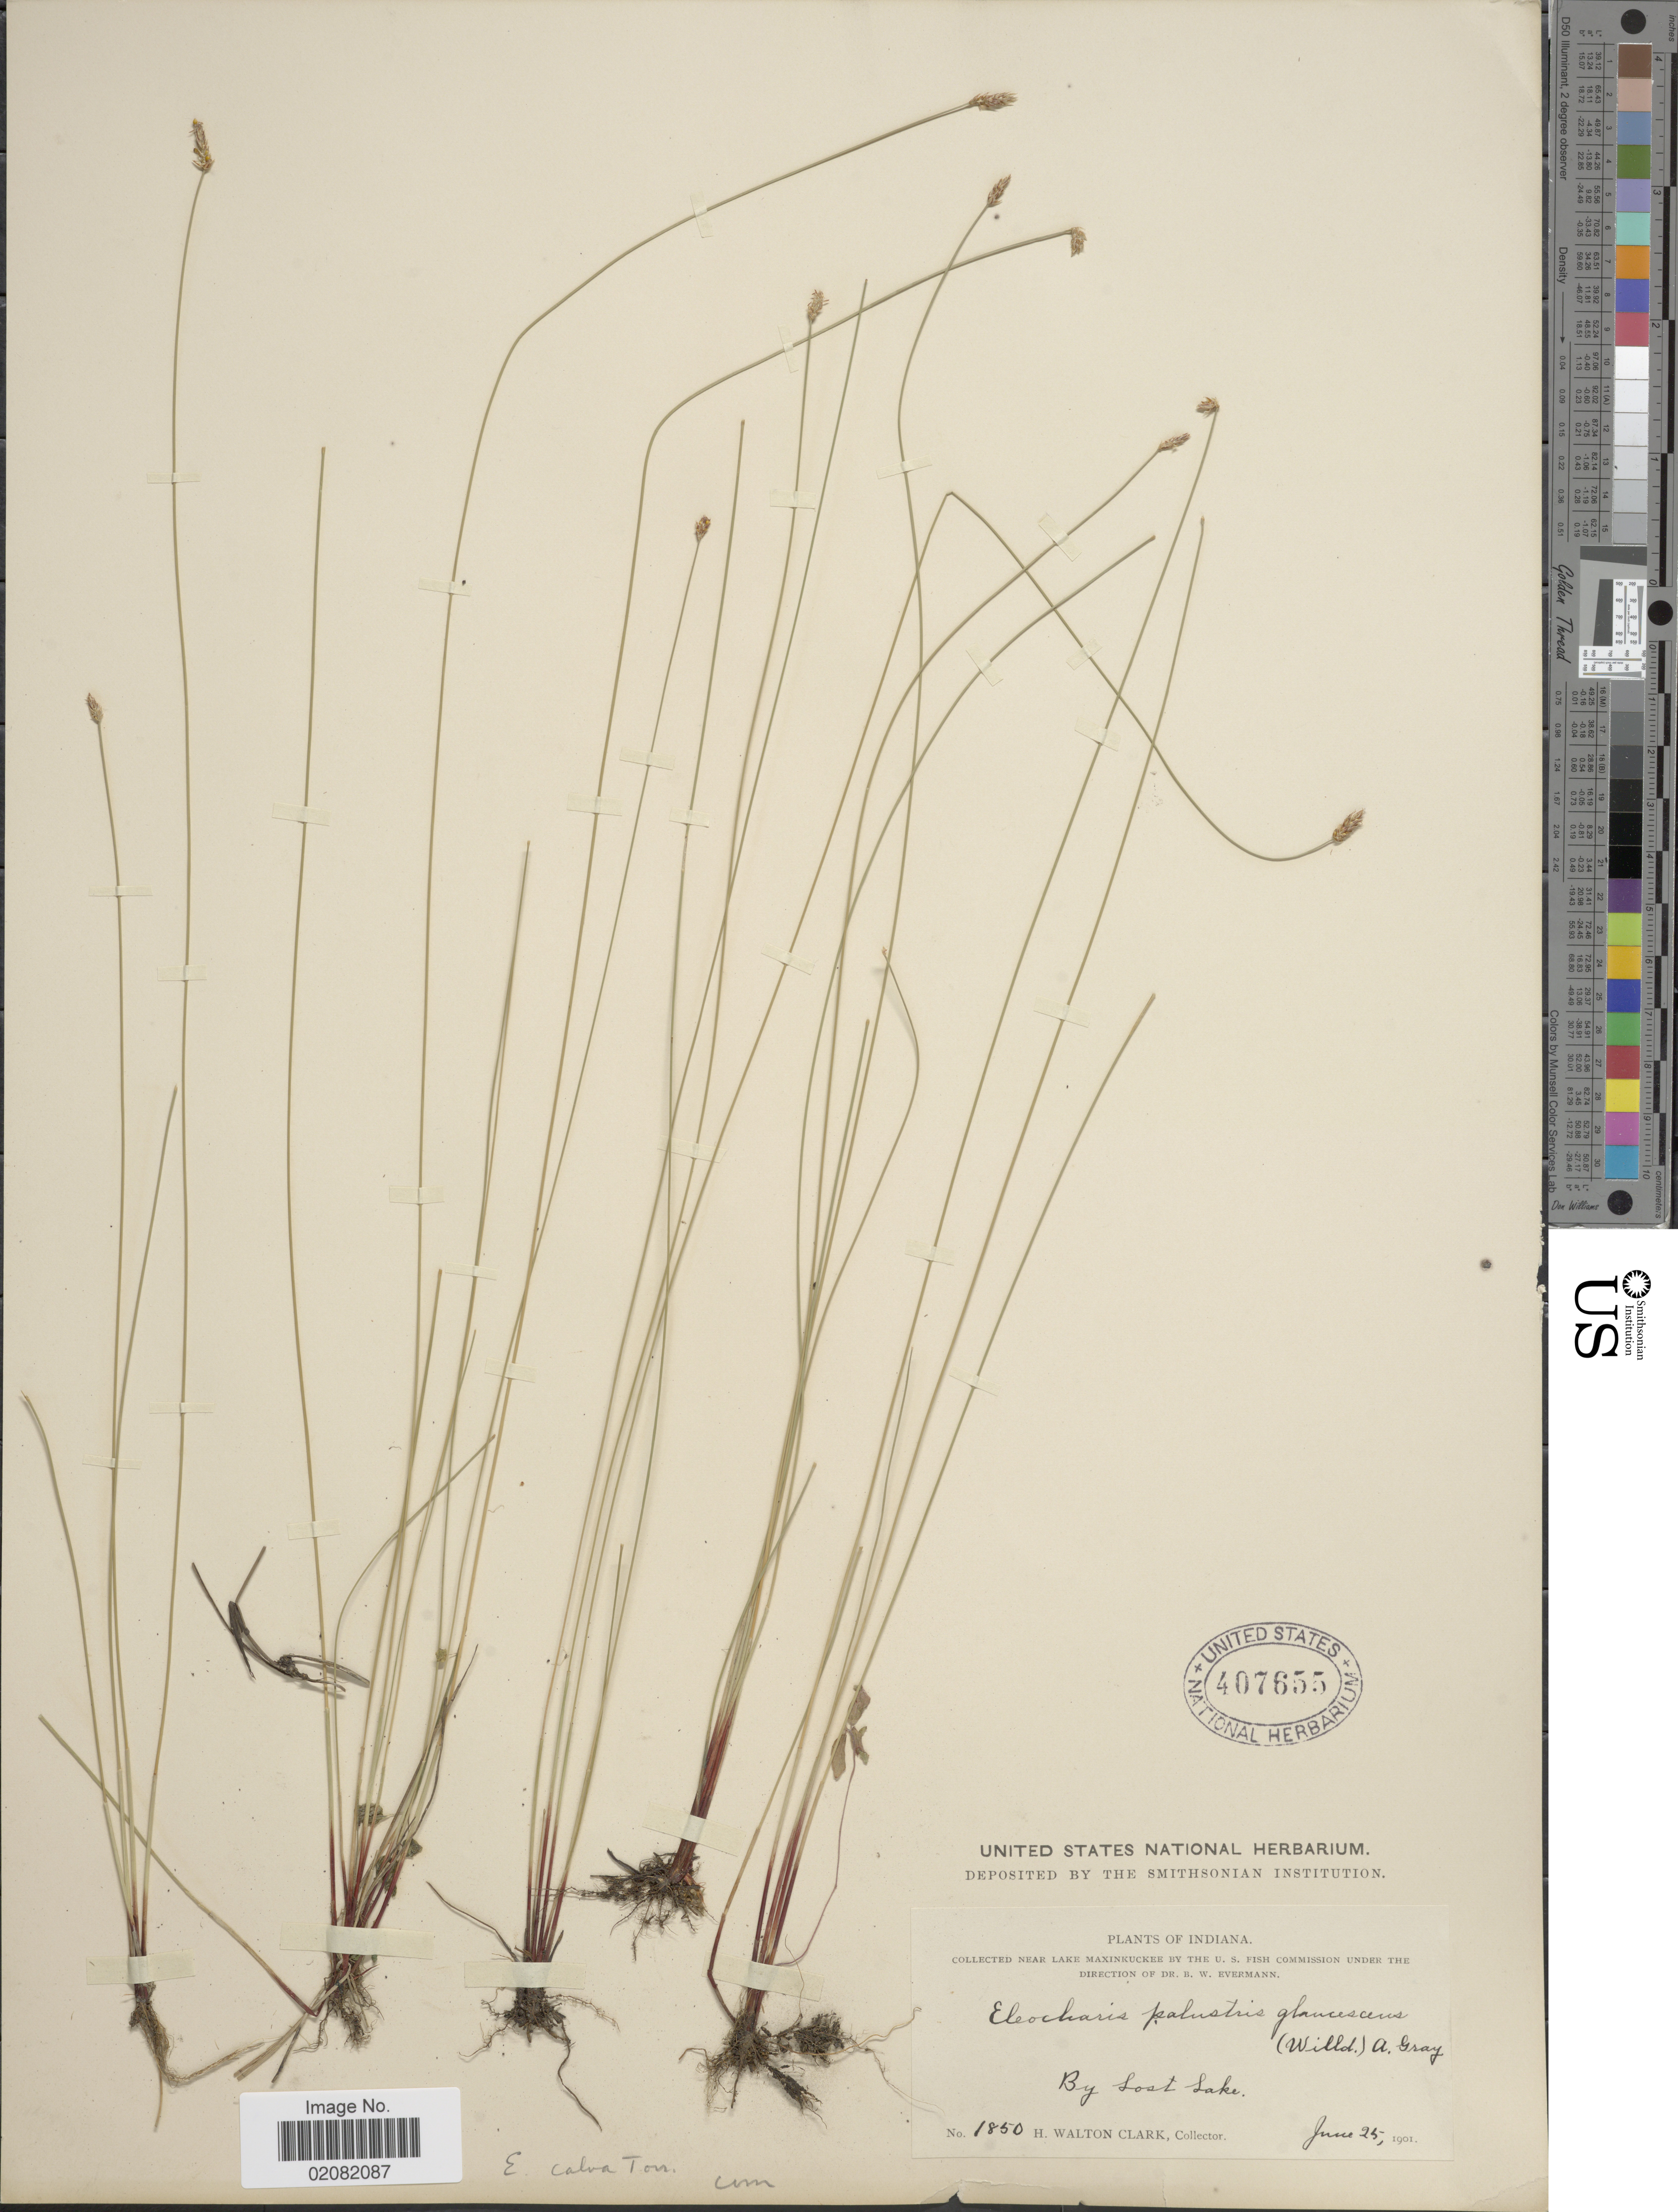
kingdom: Plantae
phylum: Tracheophyta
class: Liliopsida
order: Poales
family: Cyperaceae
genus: Eleocharis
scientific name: Eleocharis erythropoda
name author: Steud.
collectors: H. W. Clark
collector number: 1850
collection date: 1901-06-25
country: United States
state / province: Indiana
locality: Near Lake Maxinkuckee, By Lost Lake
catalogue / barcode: US 407655